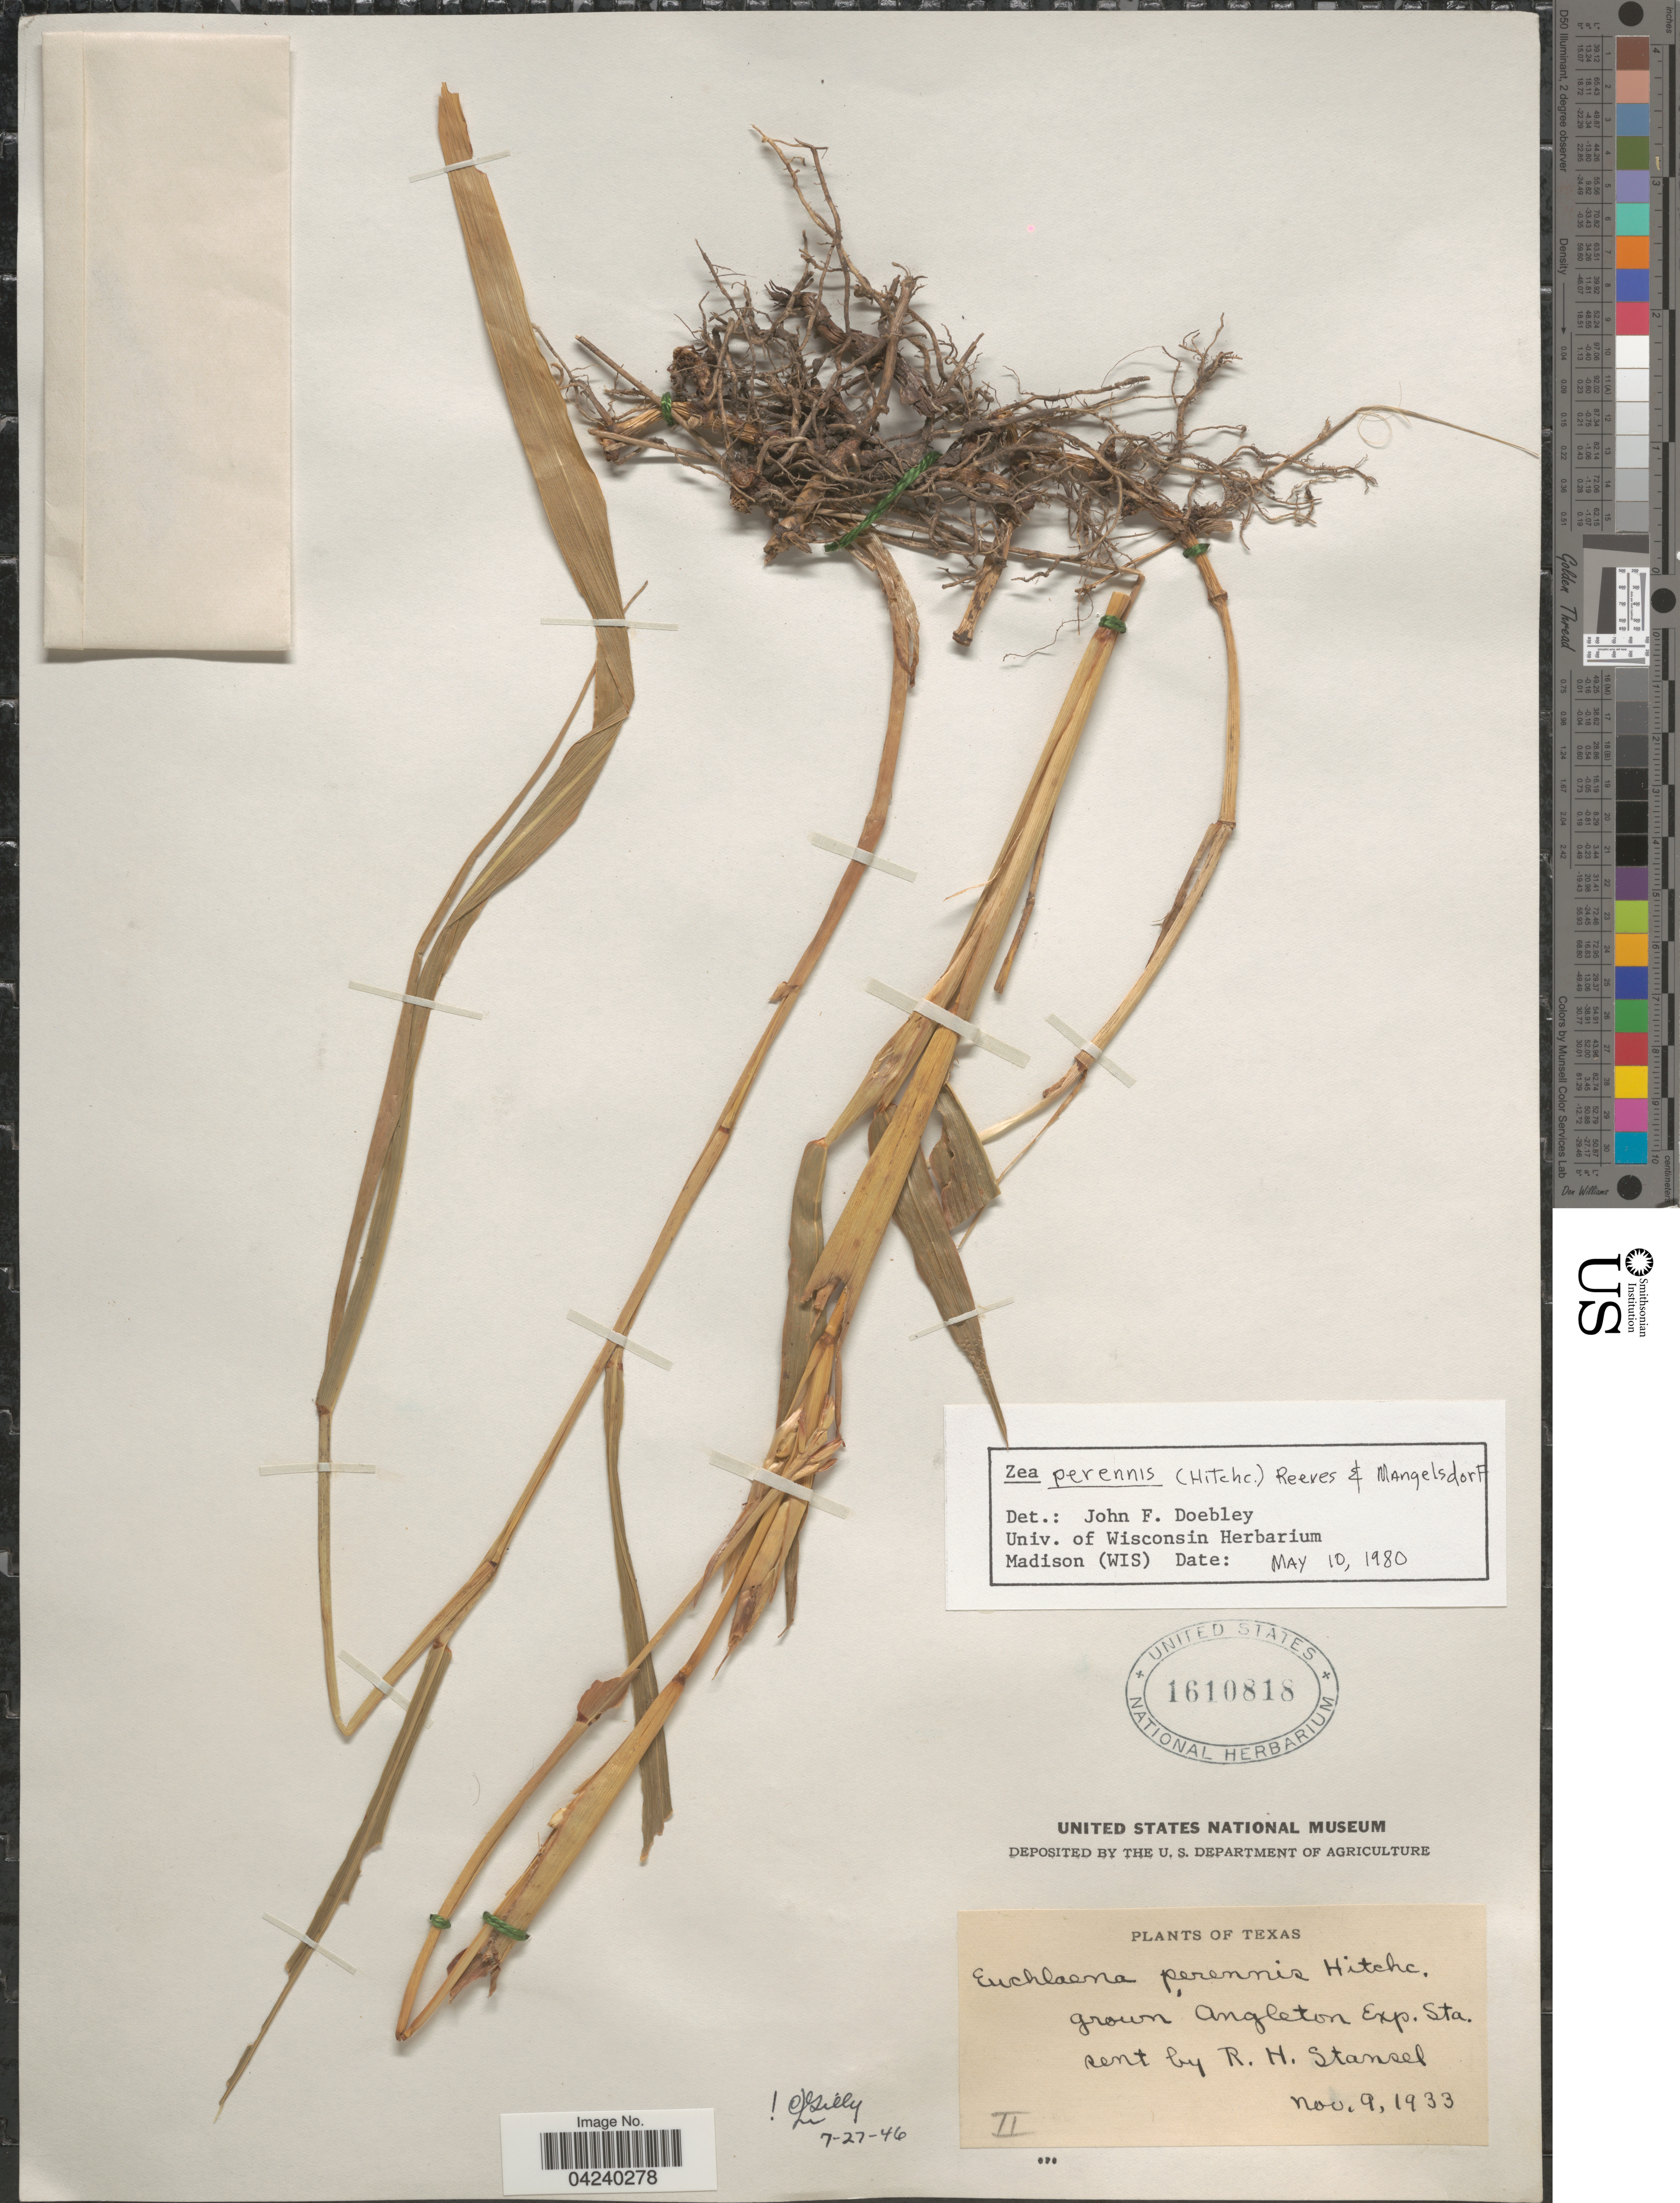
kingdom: Plantae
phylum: Tracheophyta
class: Liliopsida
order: Poales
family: Poaceae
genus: Zea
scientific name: Zea perennis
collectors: R. Stansel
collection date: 1933-11-09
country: United States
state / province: Texas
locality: Grown Angleton Exp. Sta.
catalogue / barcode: US 1610818